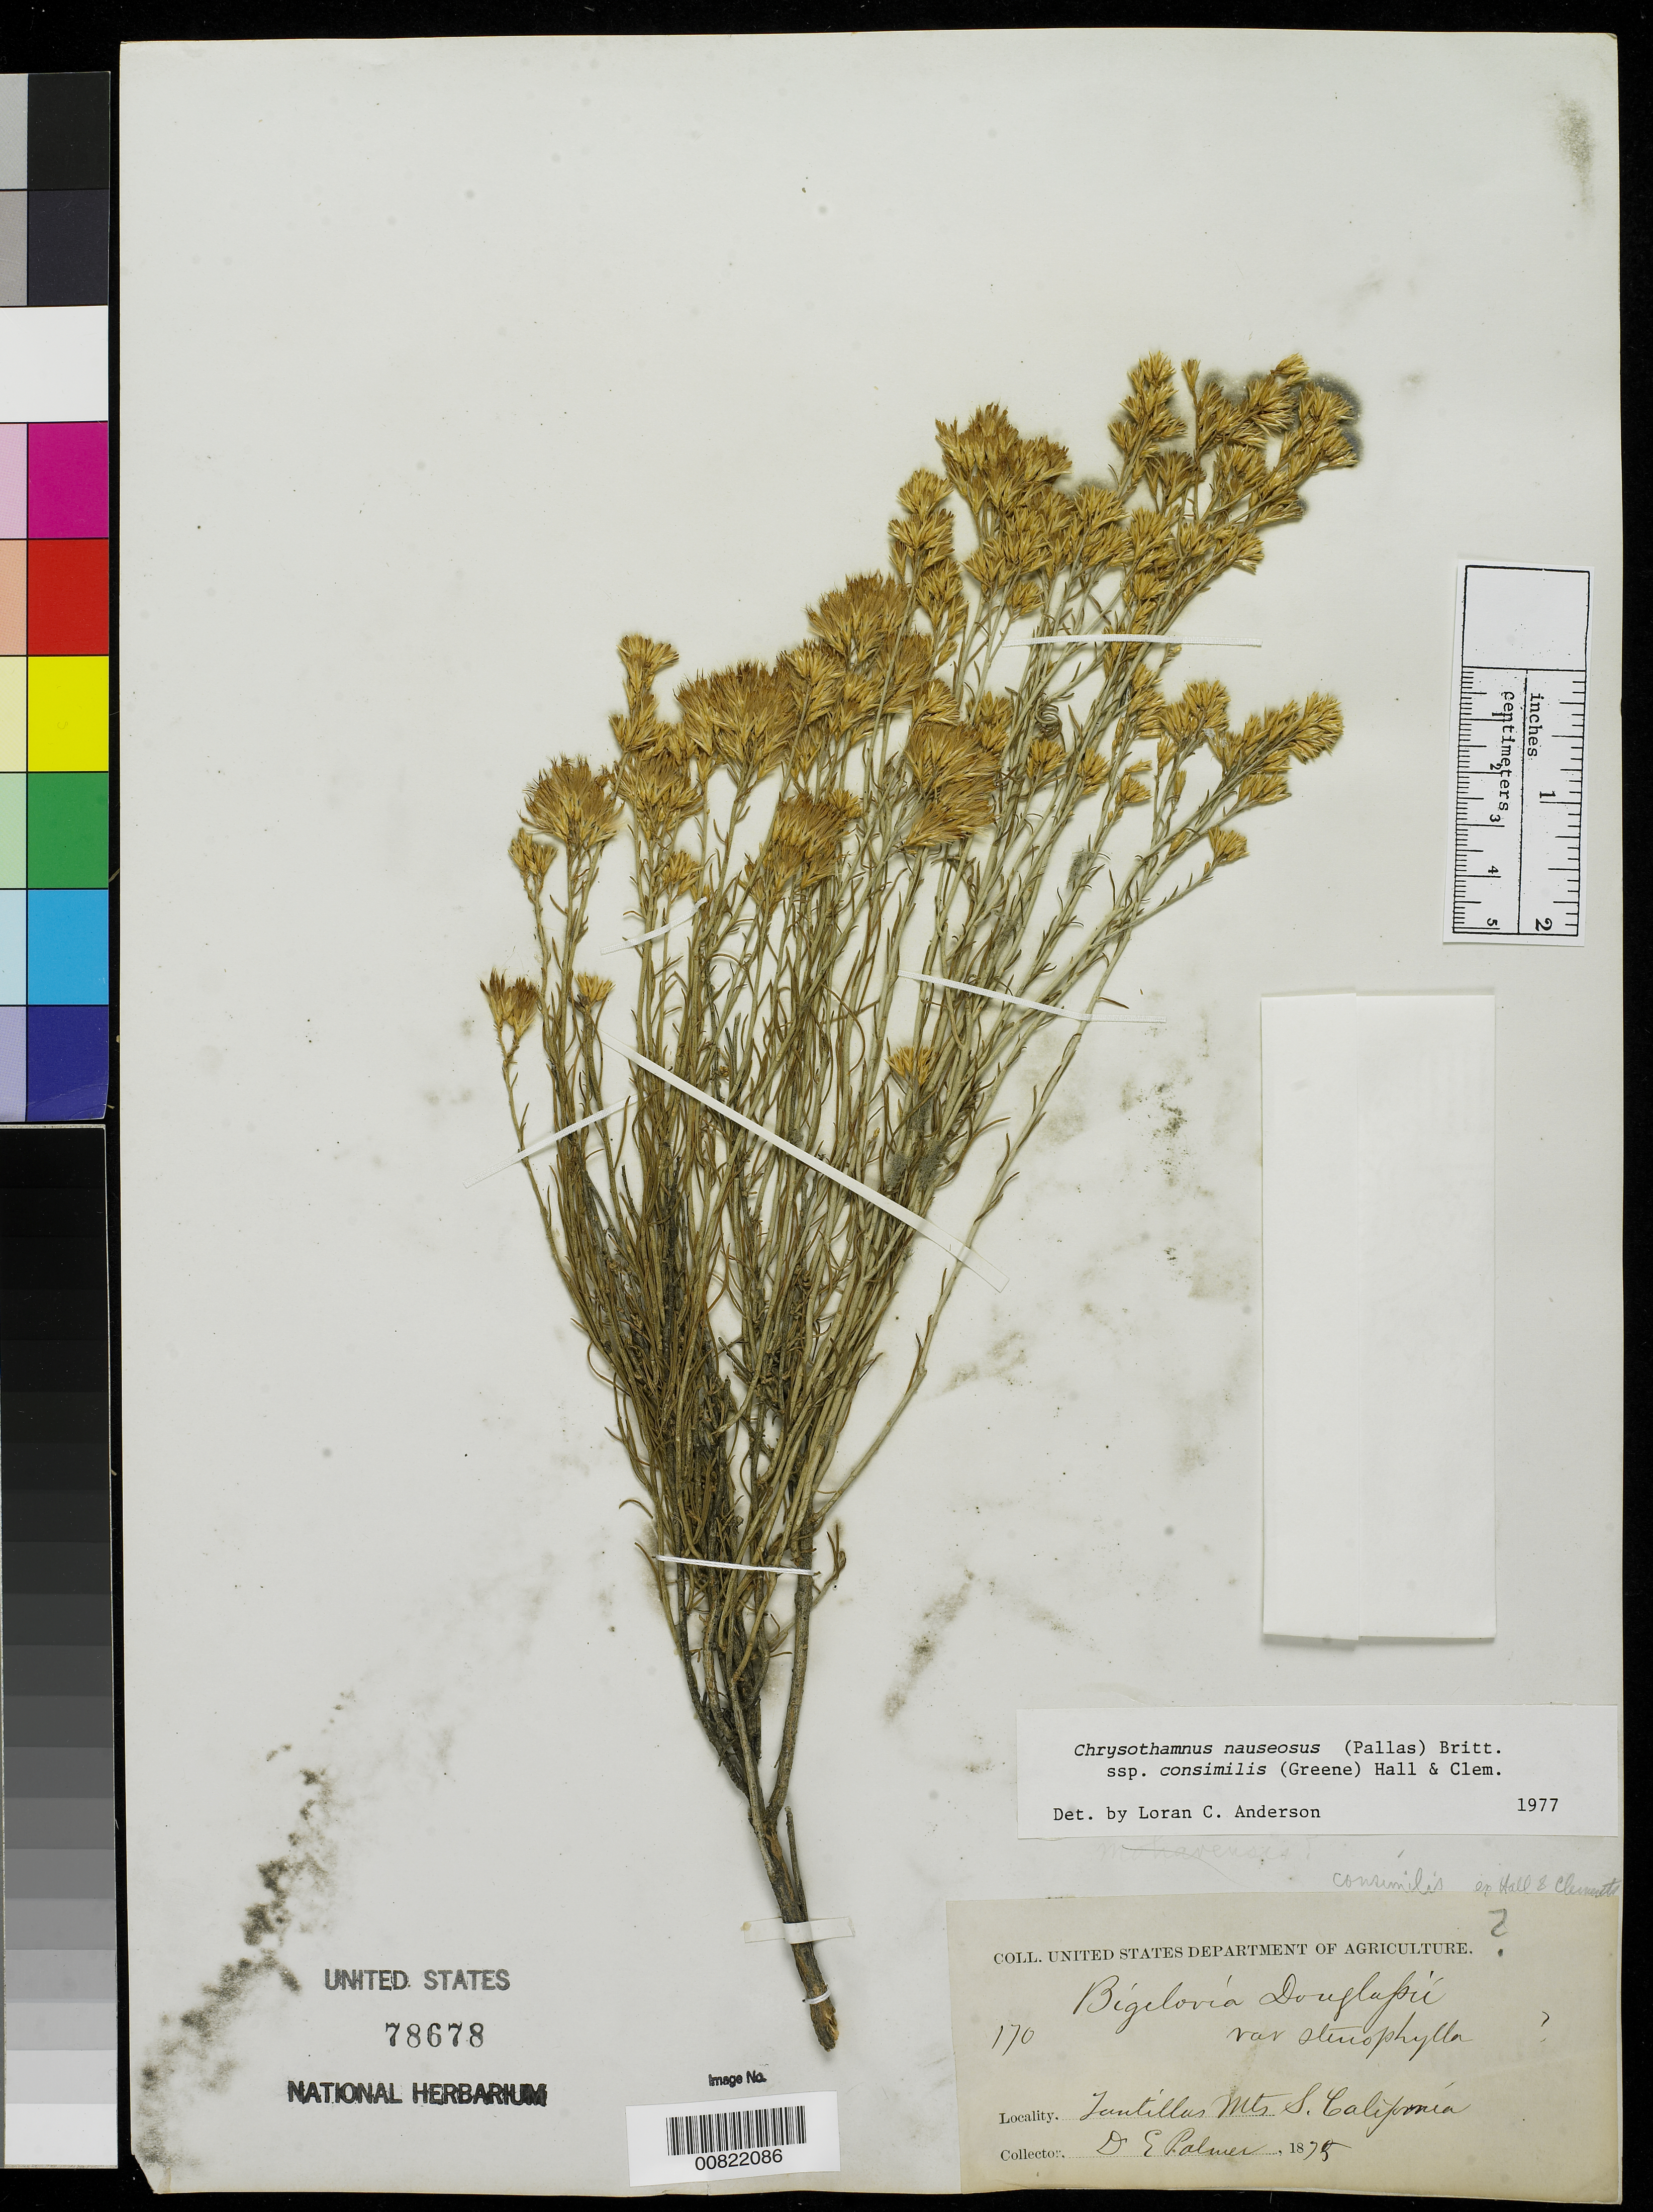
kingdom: Plantae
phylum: Tracheophyta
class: Magnoliopsida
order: Asterales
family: Asteraceae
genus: Ericameria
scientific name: Ericameria nauseosa var. oreophila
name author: (A. Nelson) G.L. Nesom & G.I. Baird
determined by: Urbatsch, Lowell E., Curator (LSU), Louisiana State University (UNITED STATES)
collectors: E. Palmer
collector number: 170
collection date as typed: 1875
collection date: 1875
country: United States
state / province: California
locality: Tantillas Mts., S California.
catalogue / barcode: US 78678